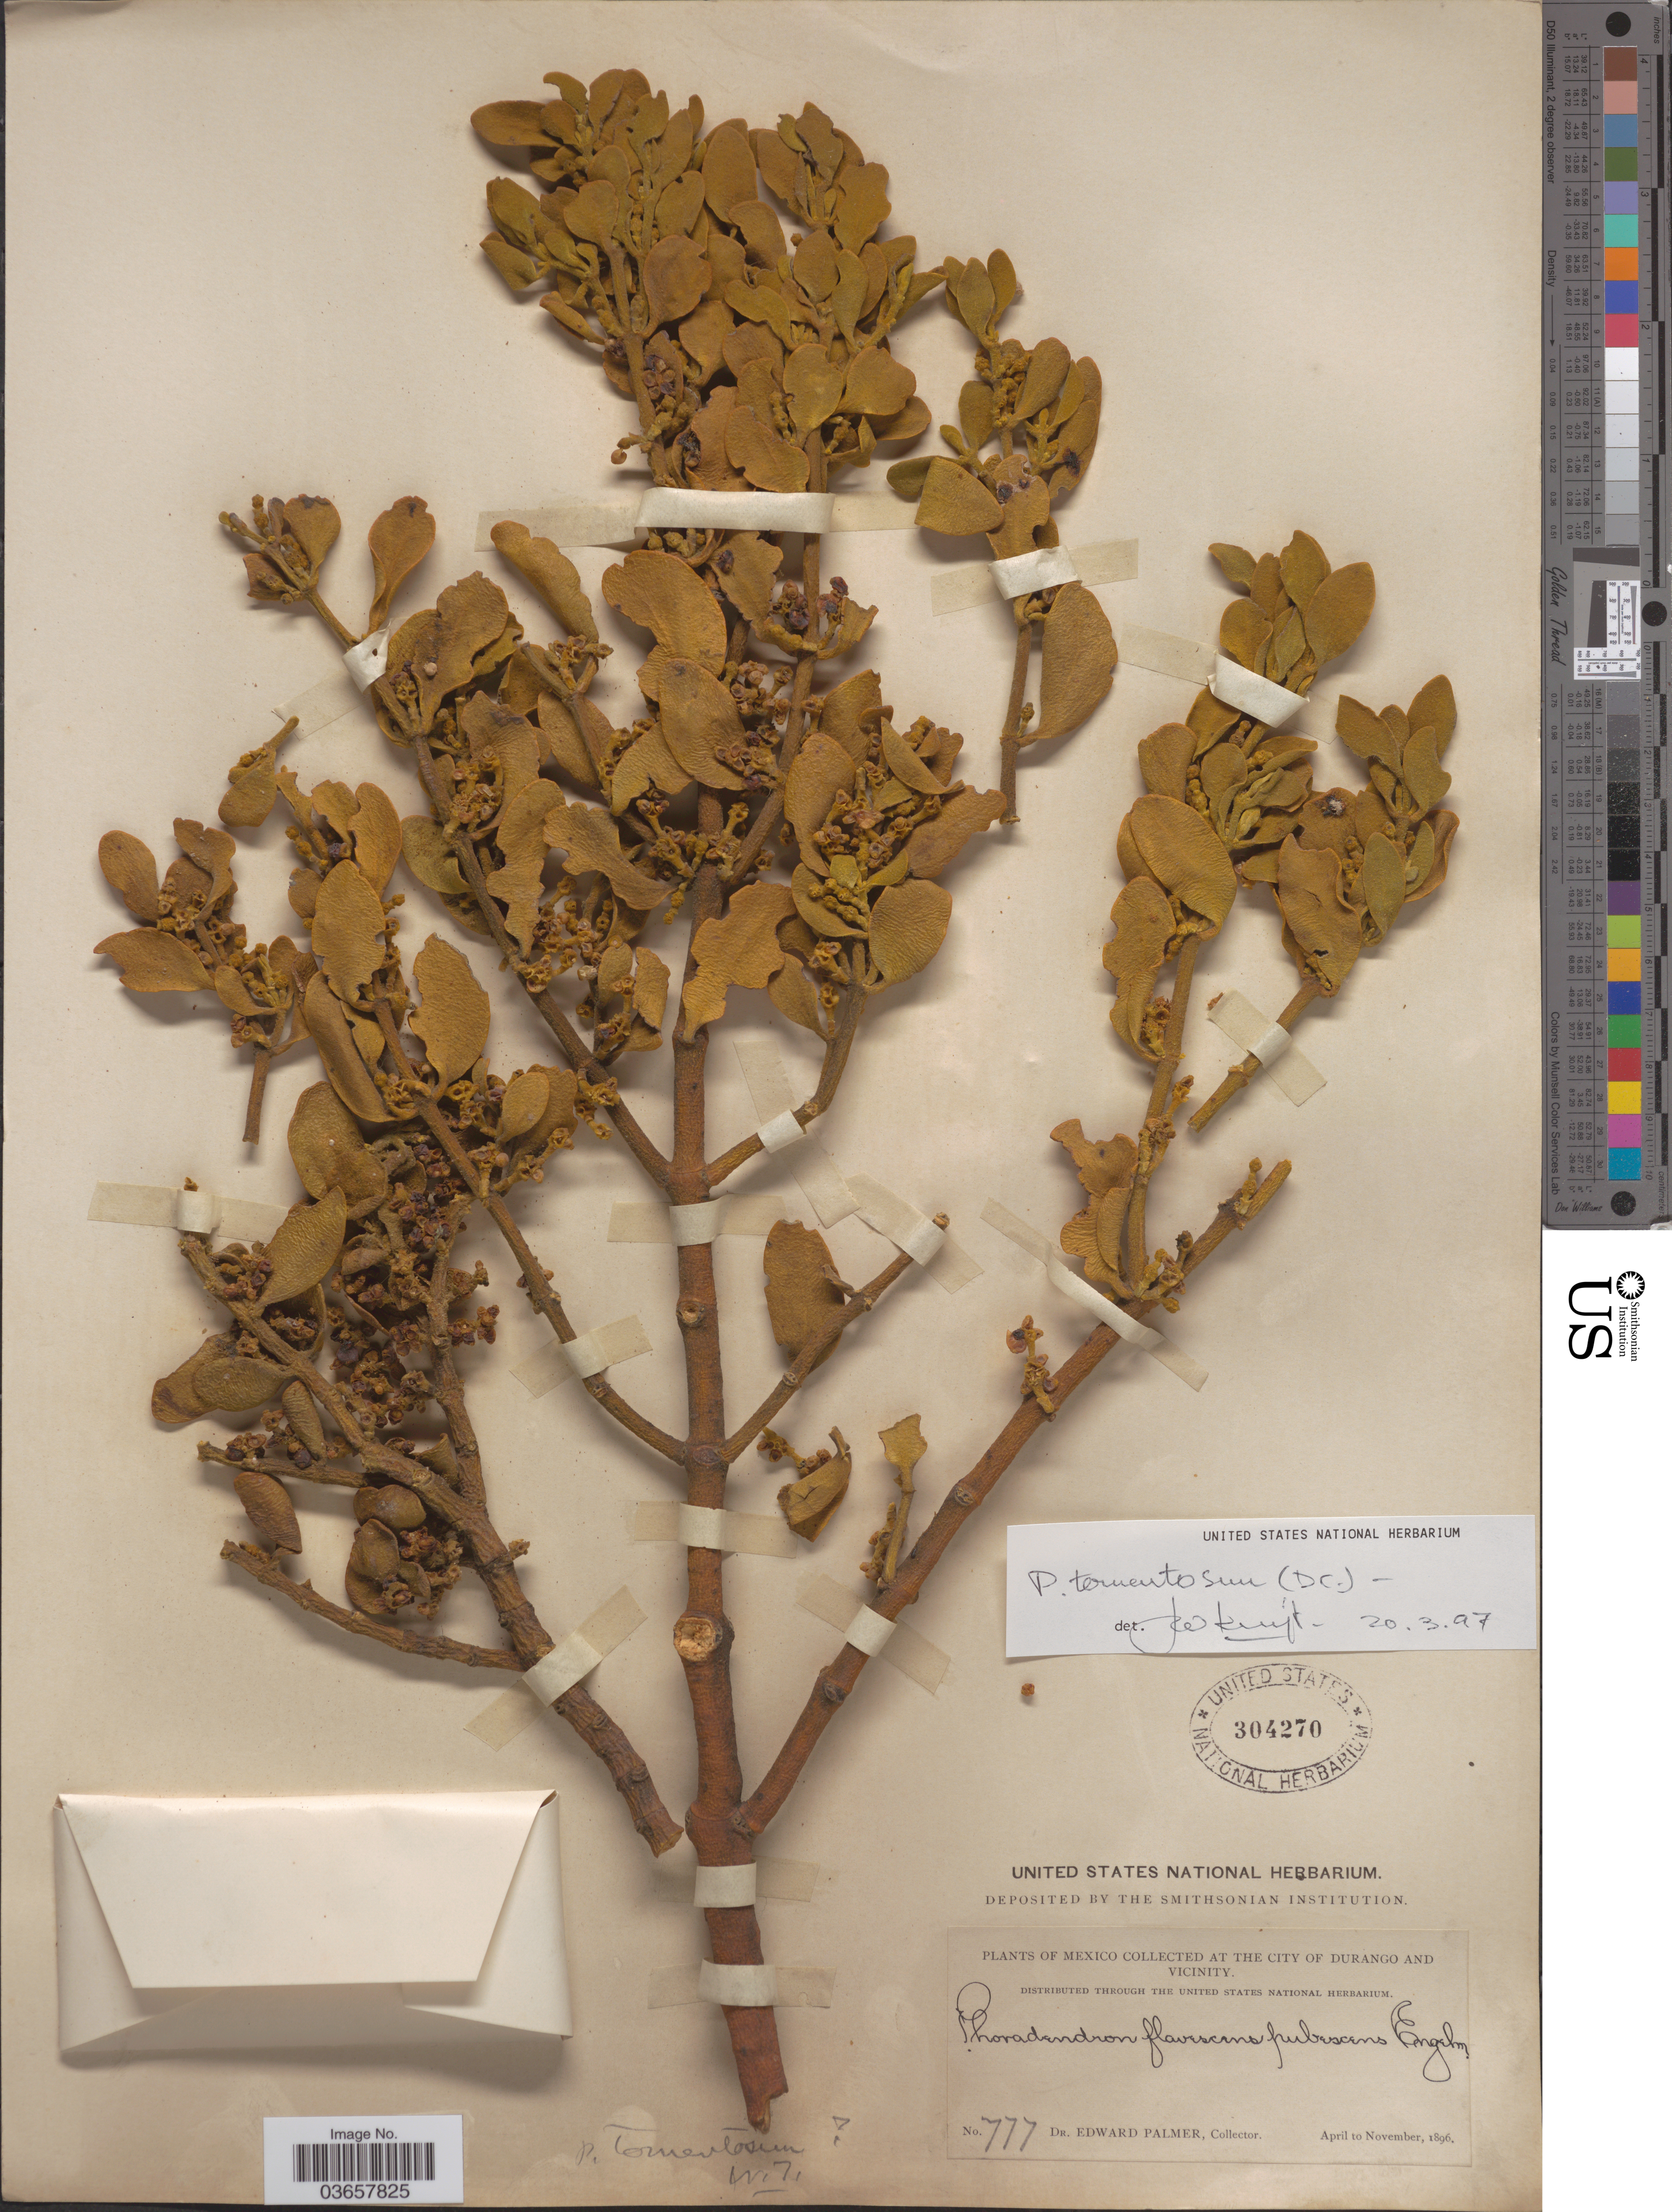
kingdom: Plantae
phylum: Tracheophyta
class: Magnoliopsida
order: Santalales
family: Viscaceae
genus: Phoradendron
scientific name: Phoradendron tomentosum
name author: DC.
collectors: E. Palmer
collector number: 777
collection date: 1896-04/1896-11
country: Mexico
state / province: Durango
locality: At the city of Durango and vicinity.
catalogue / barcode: US 304270